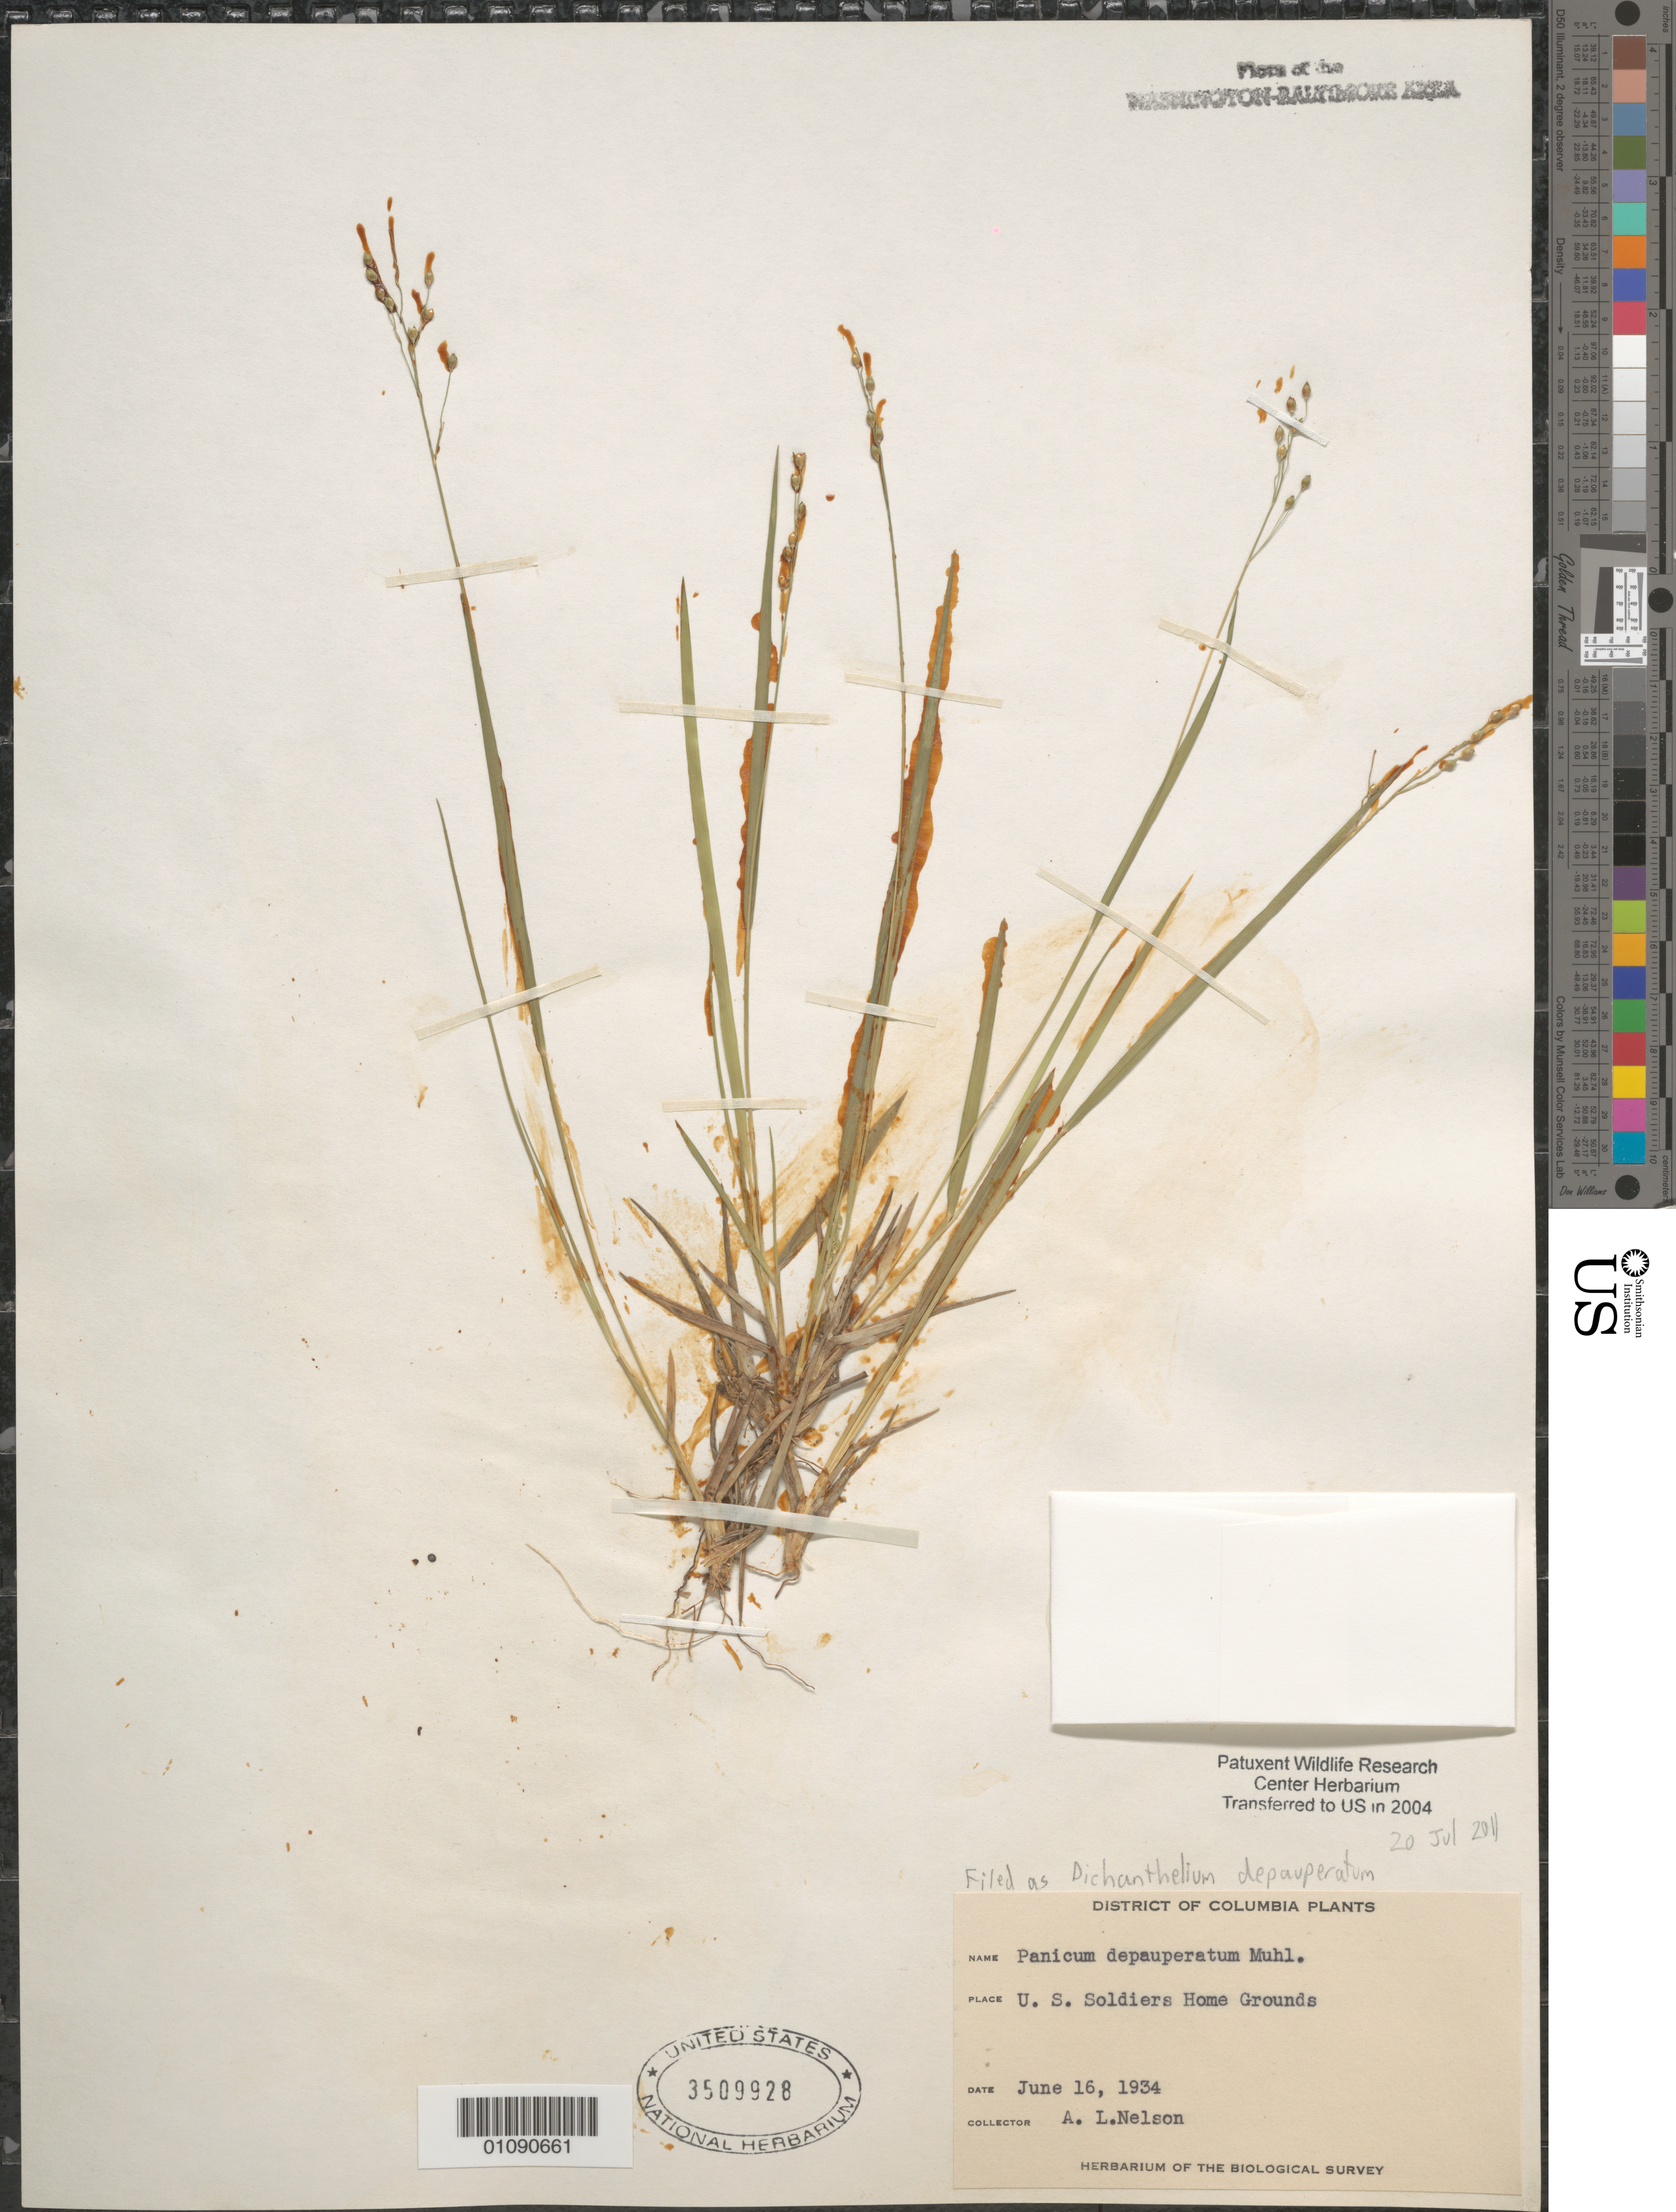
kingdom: Plantae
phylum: Tracheophyta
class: Liliopsida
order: Poales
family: Poaceae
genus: Dichanthelium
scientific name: Dichanthelium depauperatum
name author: (Muhl.) Gould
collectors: A. L. Nelson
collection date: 1934-06-16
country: United States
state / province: District of Columbia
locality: U.S. Soldiers Home Grounds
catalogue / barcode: US 3509928